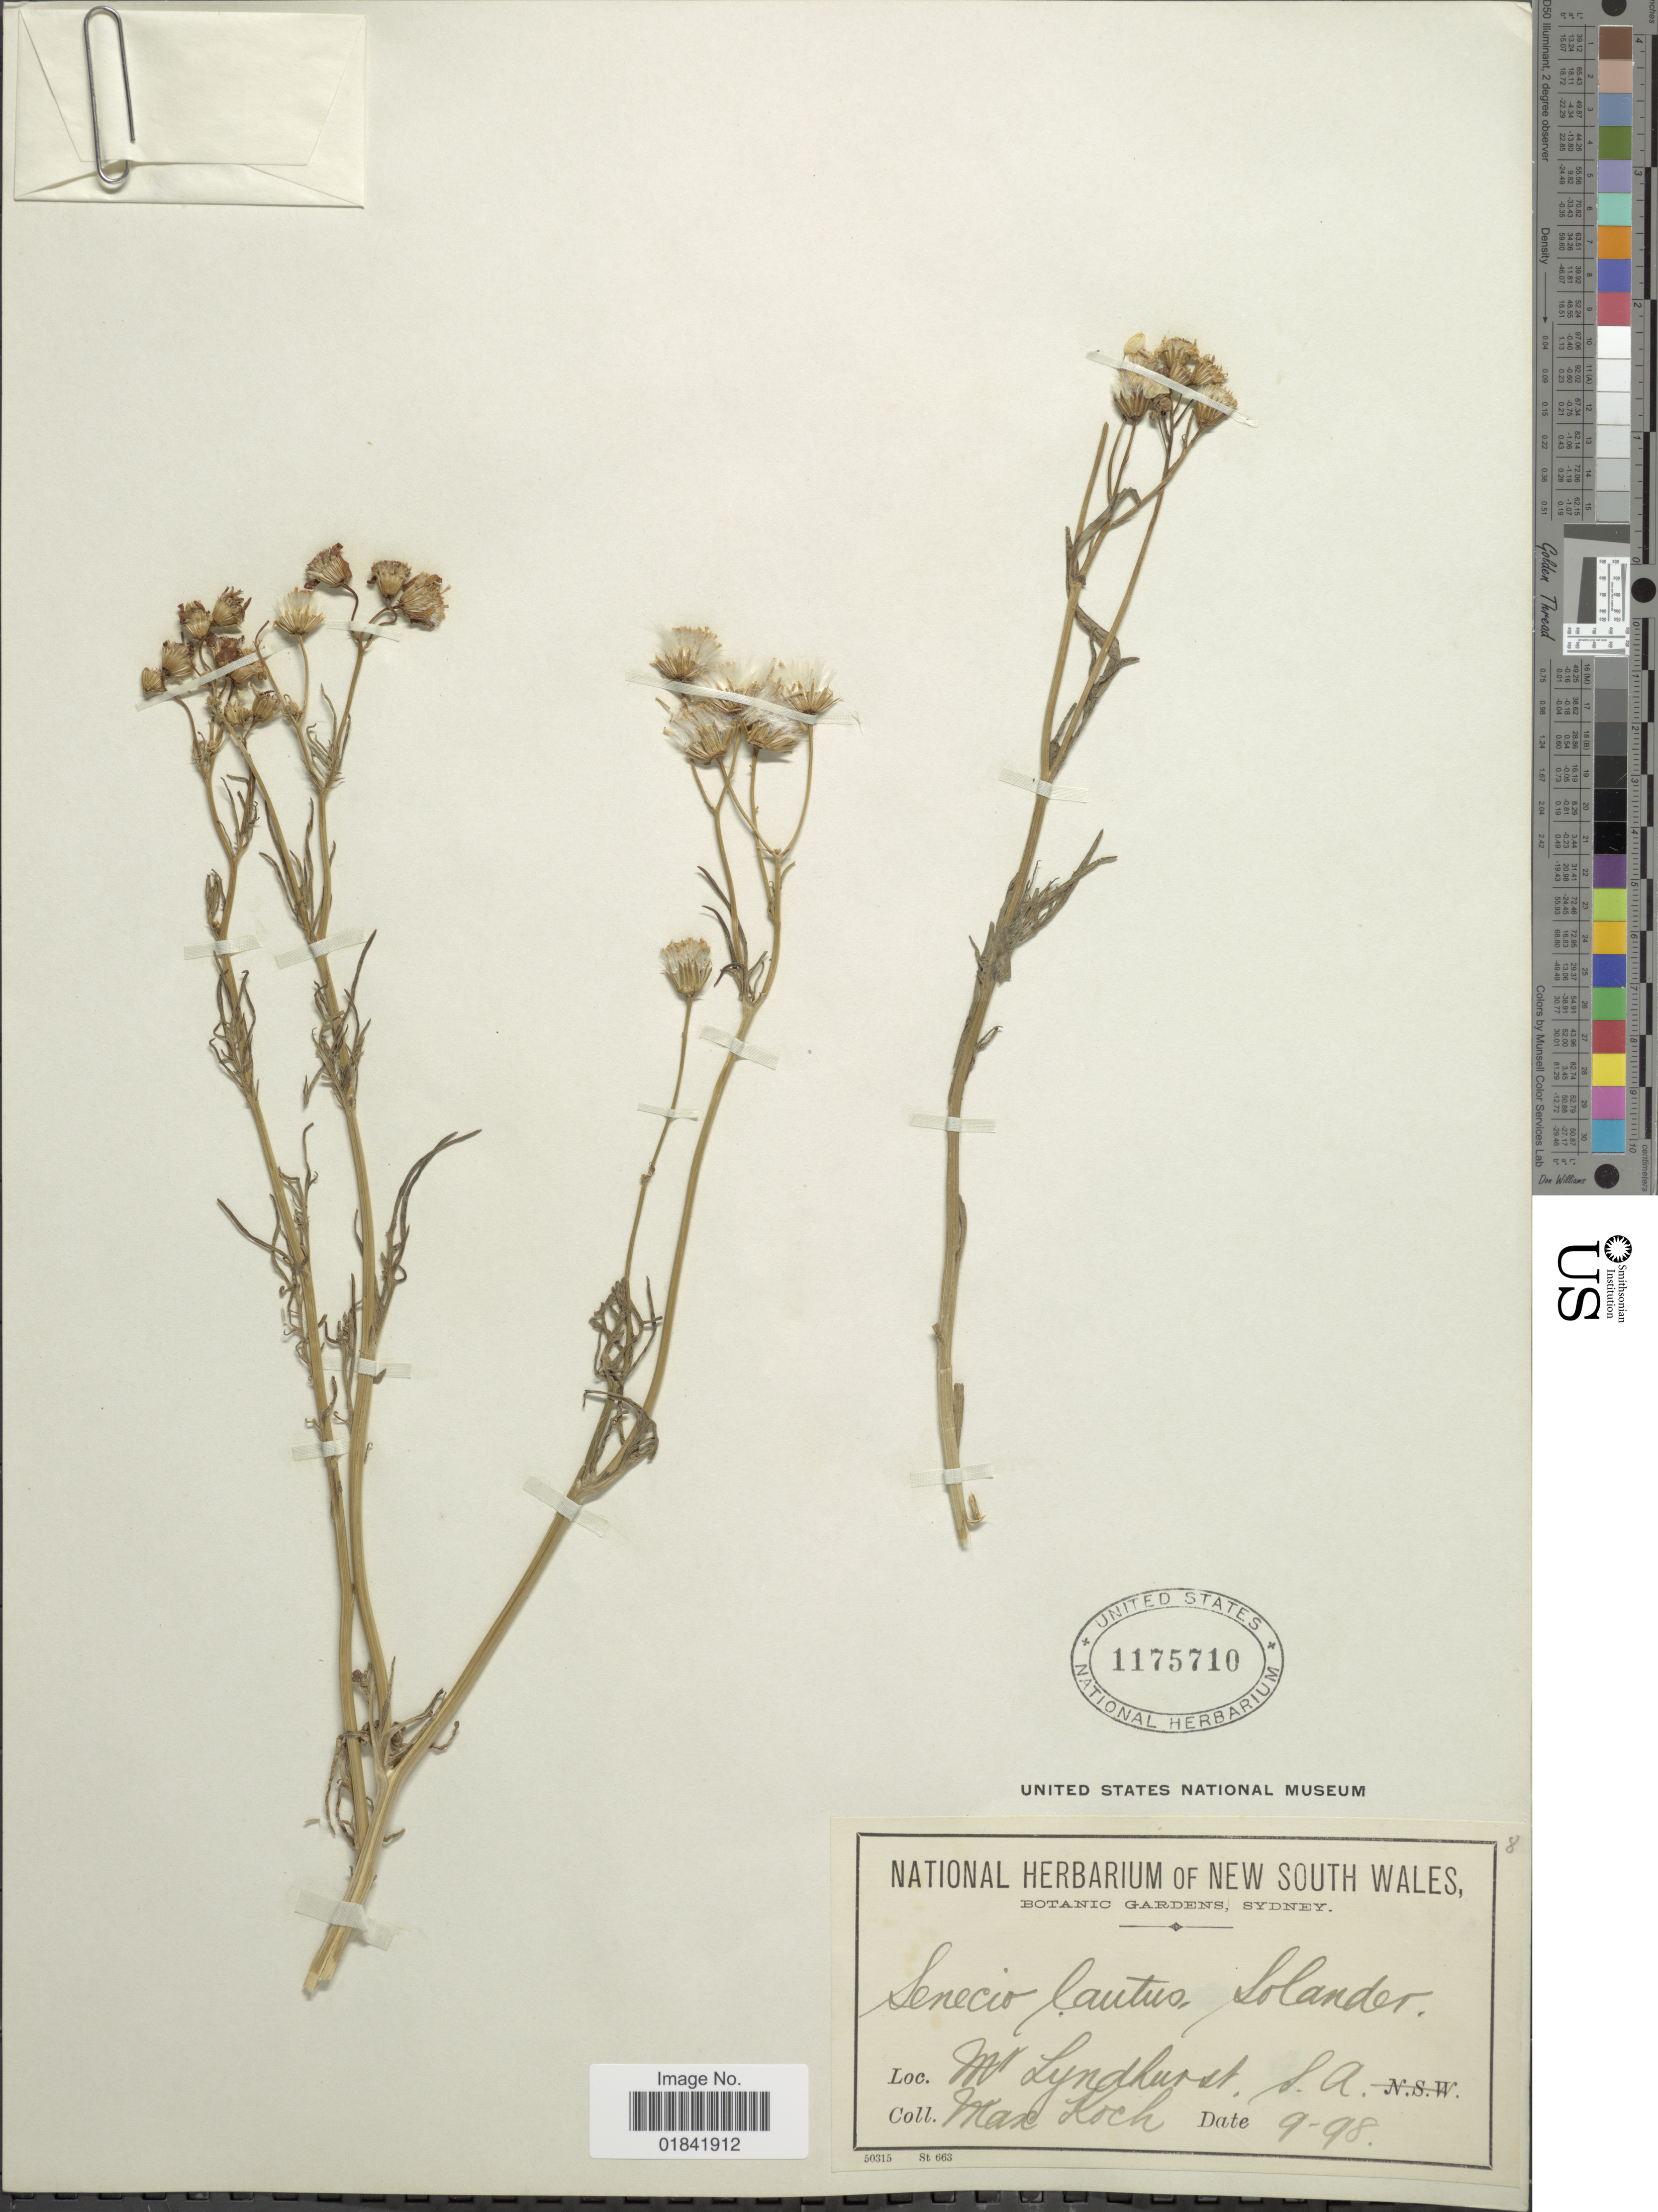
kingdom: Plantae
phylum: Tracheophyta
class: Magnoliopsida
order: Asterales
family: Asteraceae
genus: Senecio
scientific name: Senecio lautus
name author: Sol. ex G. Forst.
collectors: M. Koch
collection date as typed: Transcribed d/m/y: /9/98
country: Australia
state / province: South Australia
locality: Mt. Lyndhurst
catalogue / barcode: US 1175710